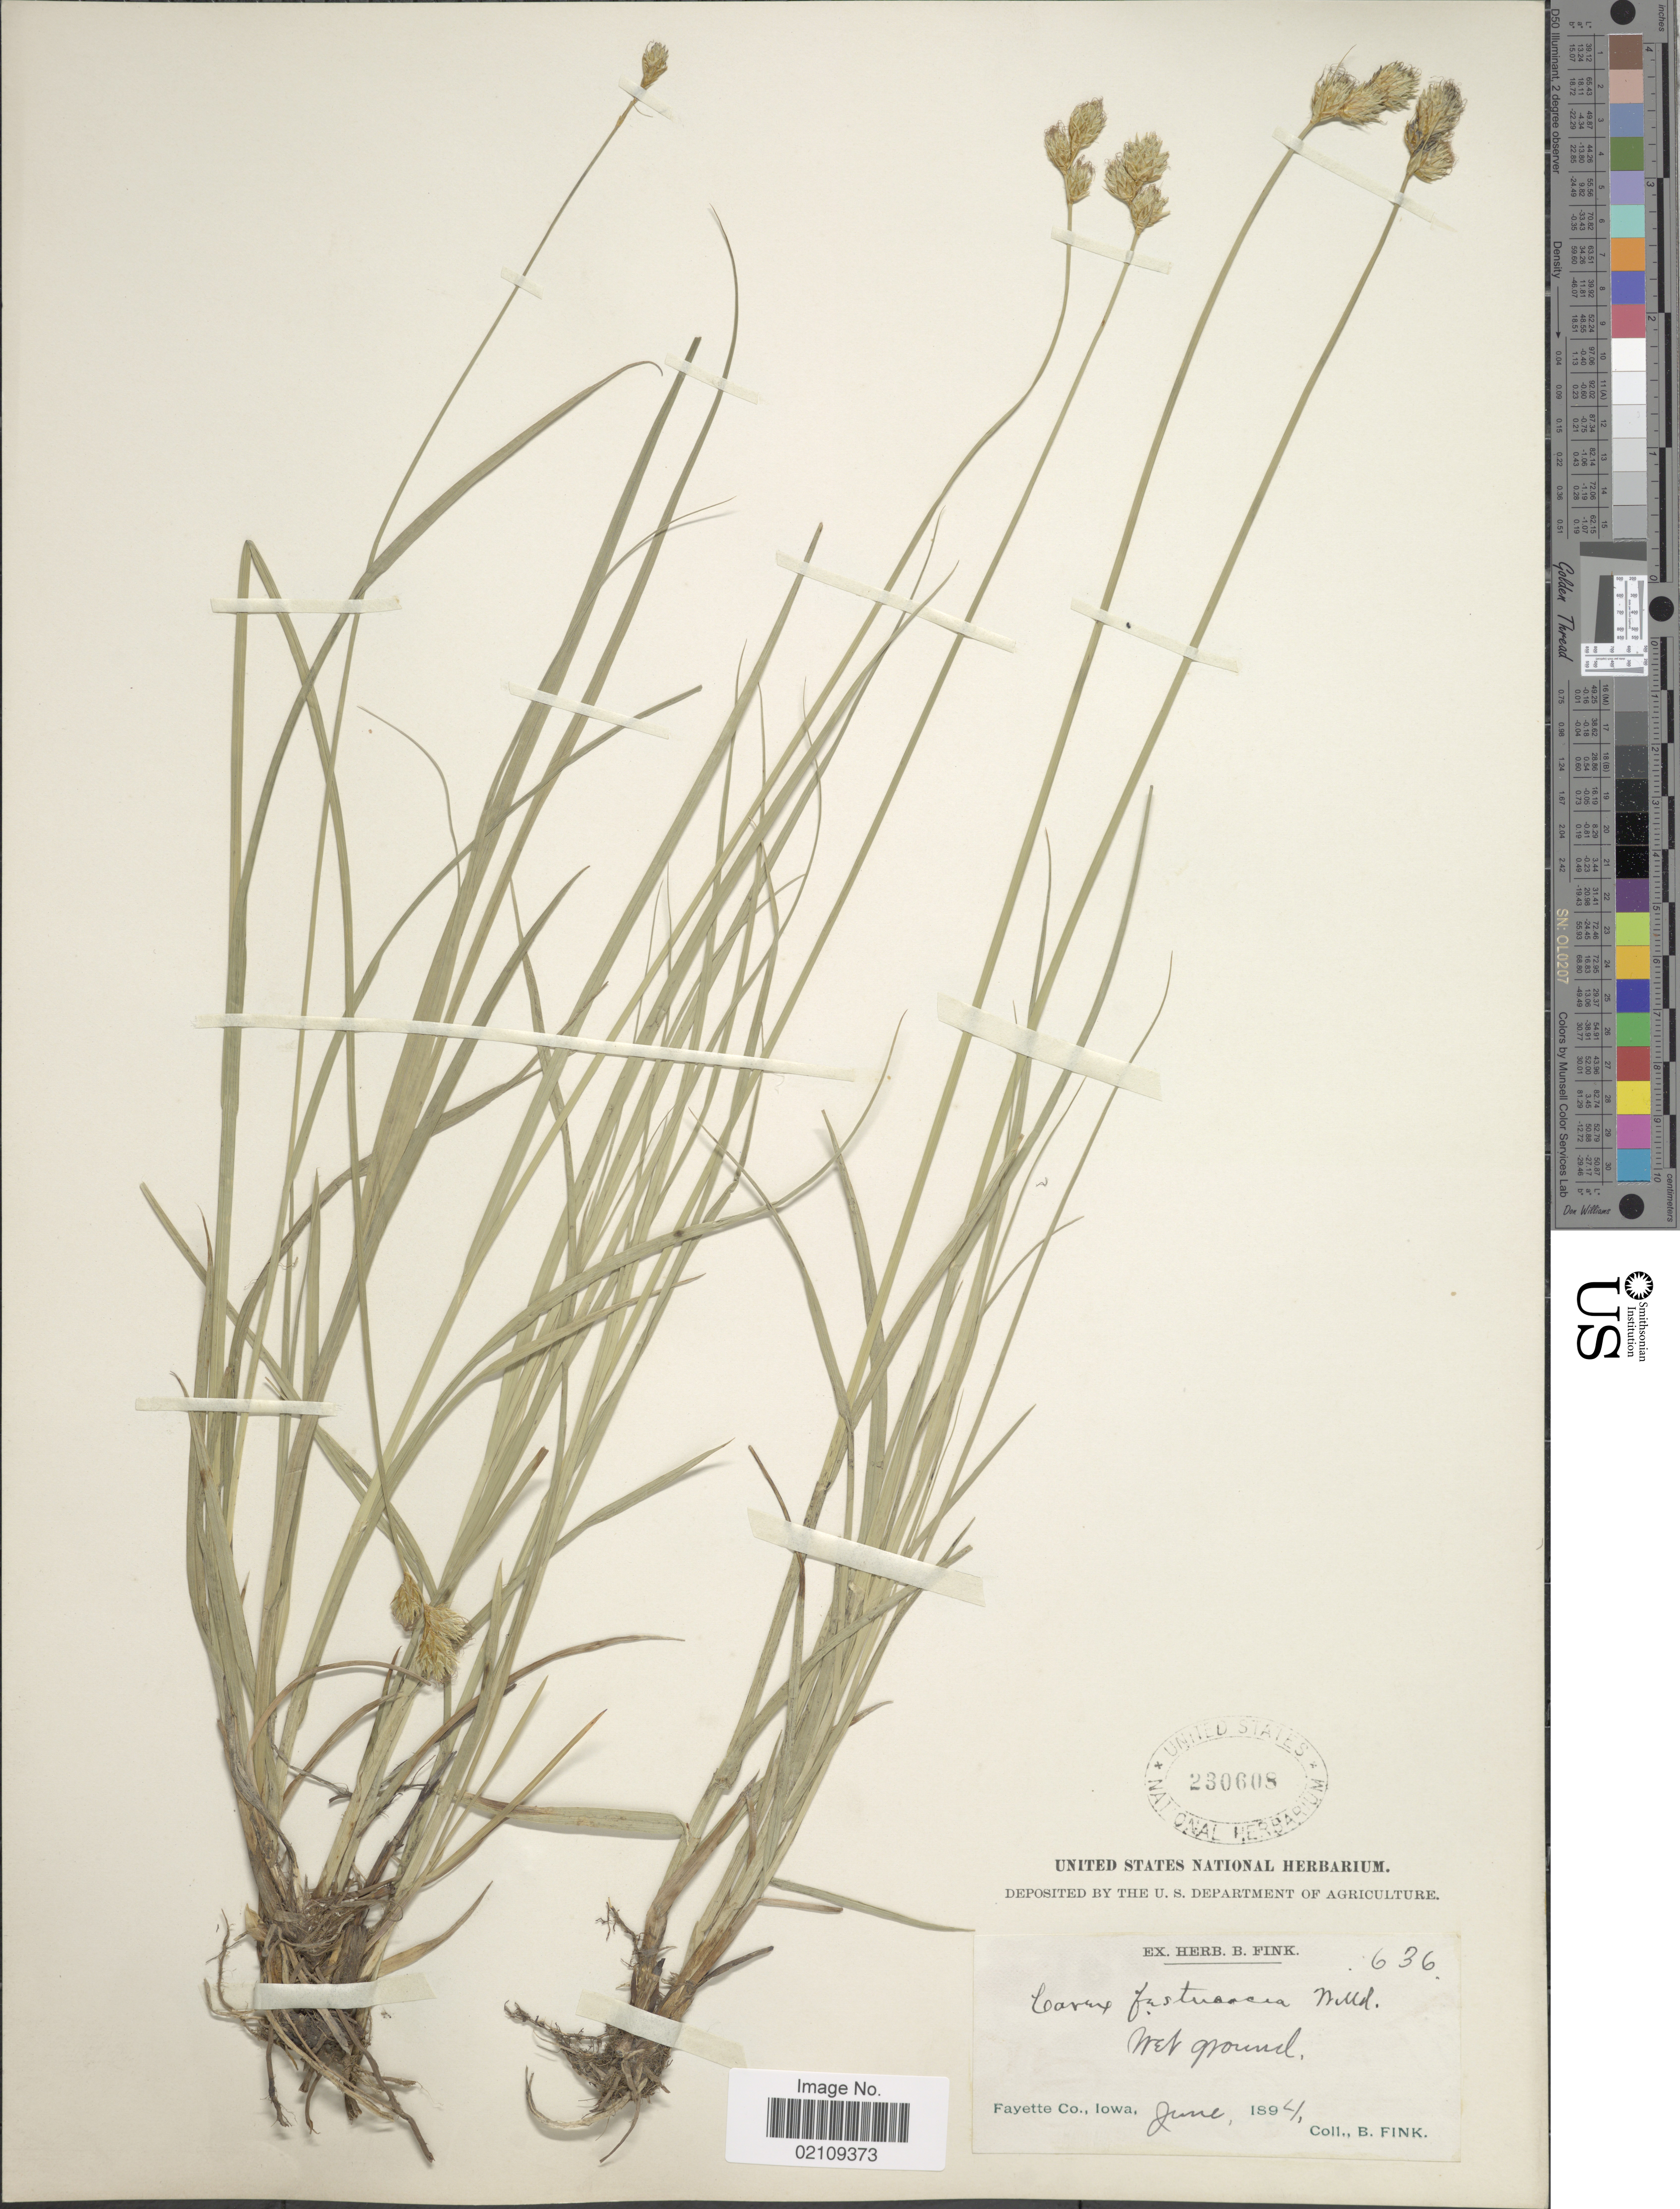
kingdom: Plantae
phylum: Tracheophyta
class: Liliopsida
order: Poales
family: Cyperaceae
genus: Carex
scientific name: Carex festucacea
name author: Willd.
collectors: B. Fink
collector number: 636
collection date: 1894-06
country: United States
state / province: Iowa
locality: Wet ground, Fayette Co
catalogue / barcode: US 230608